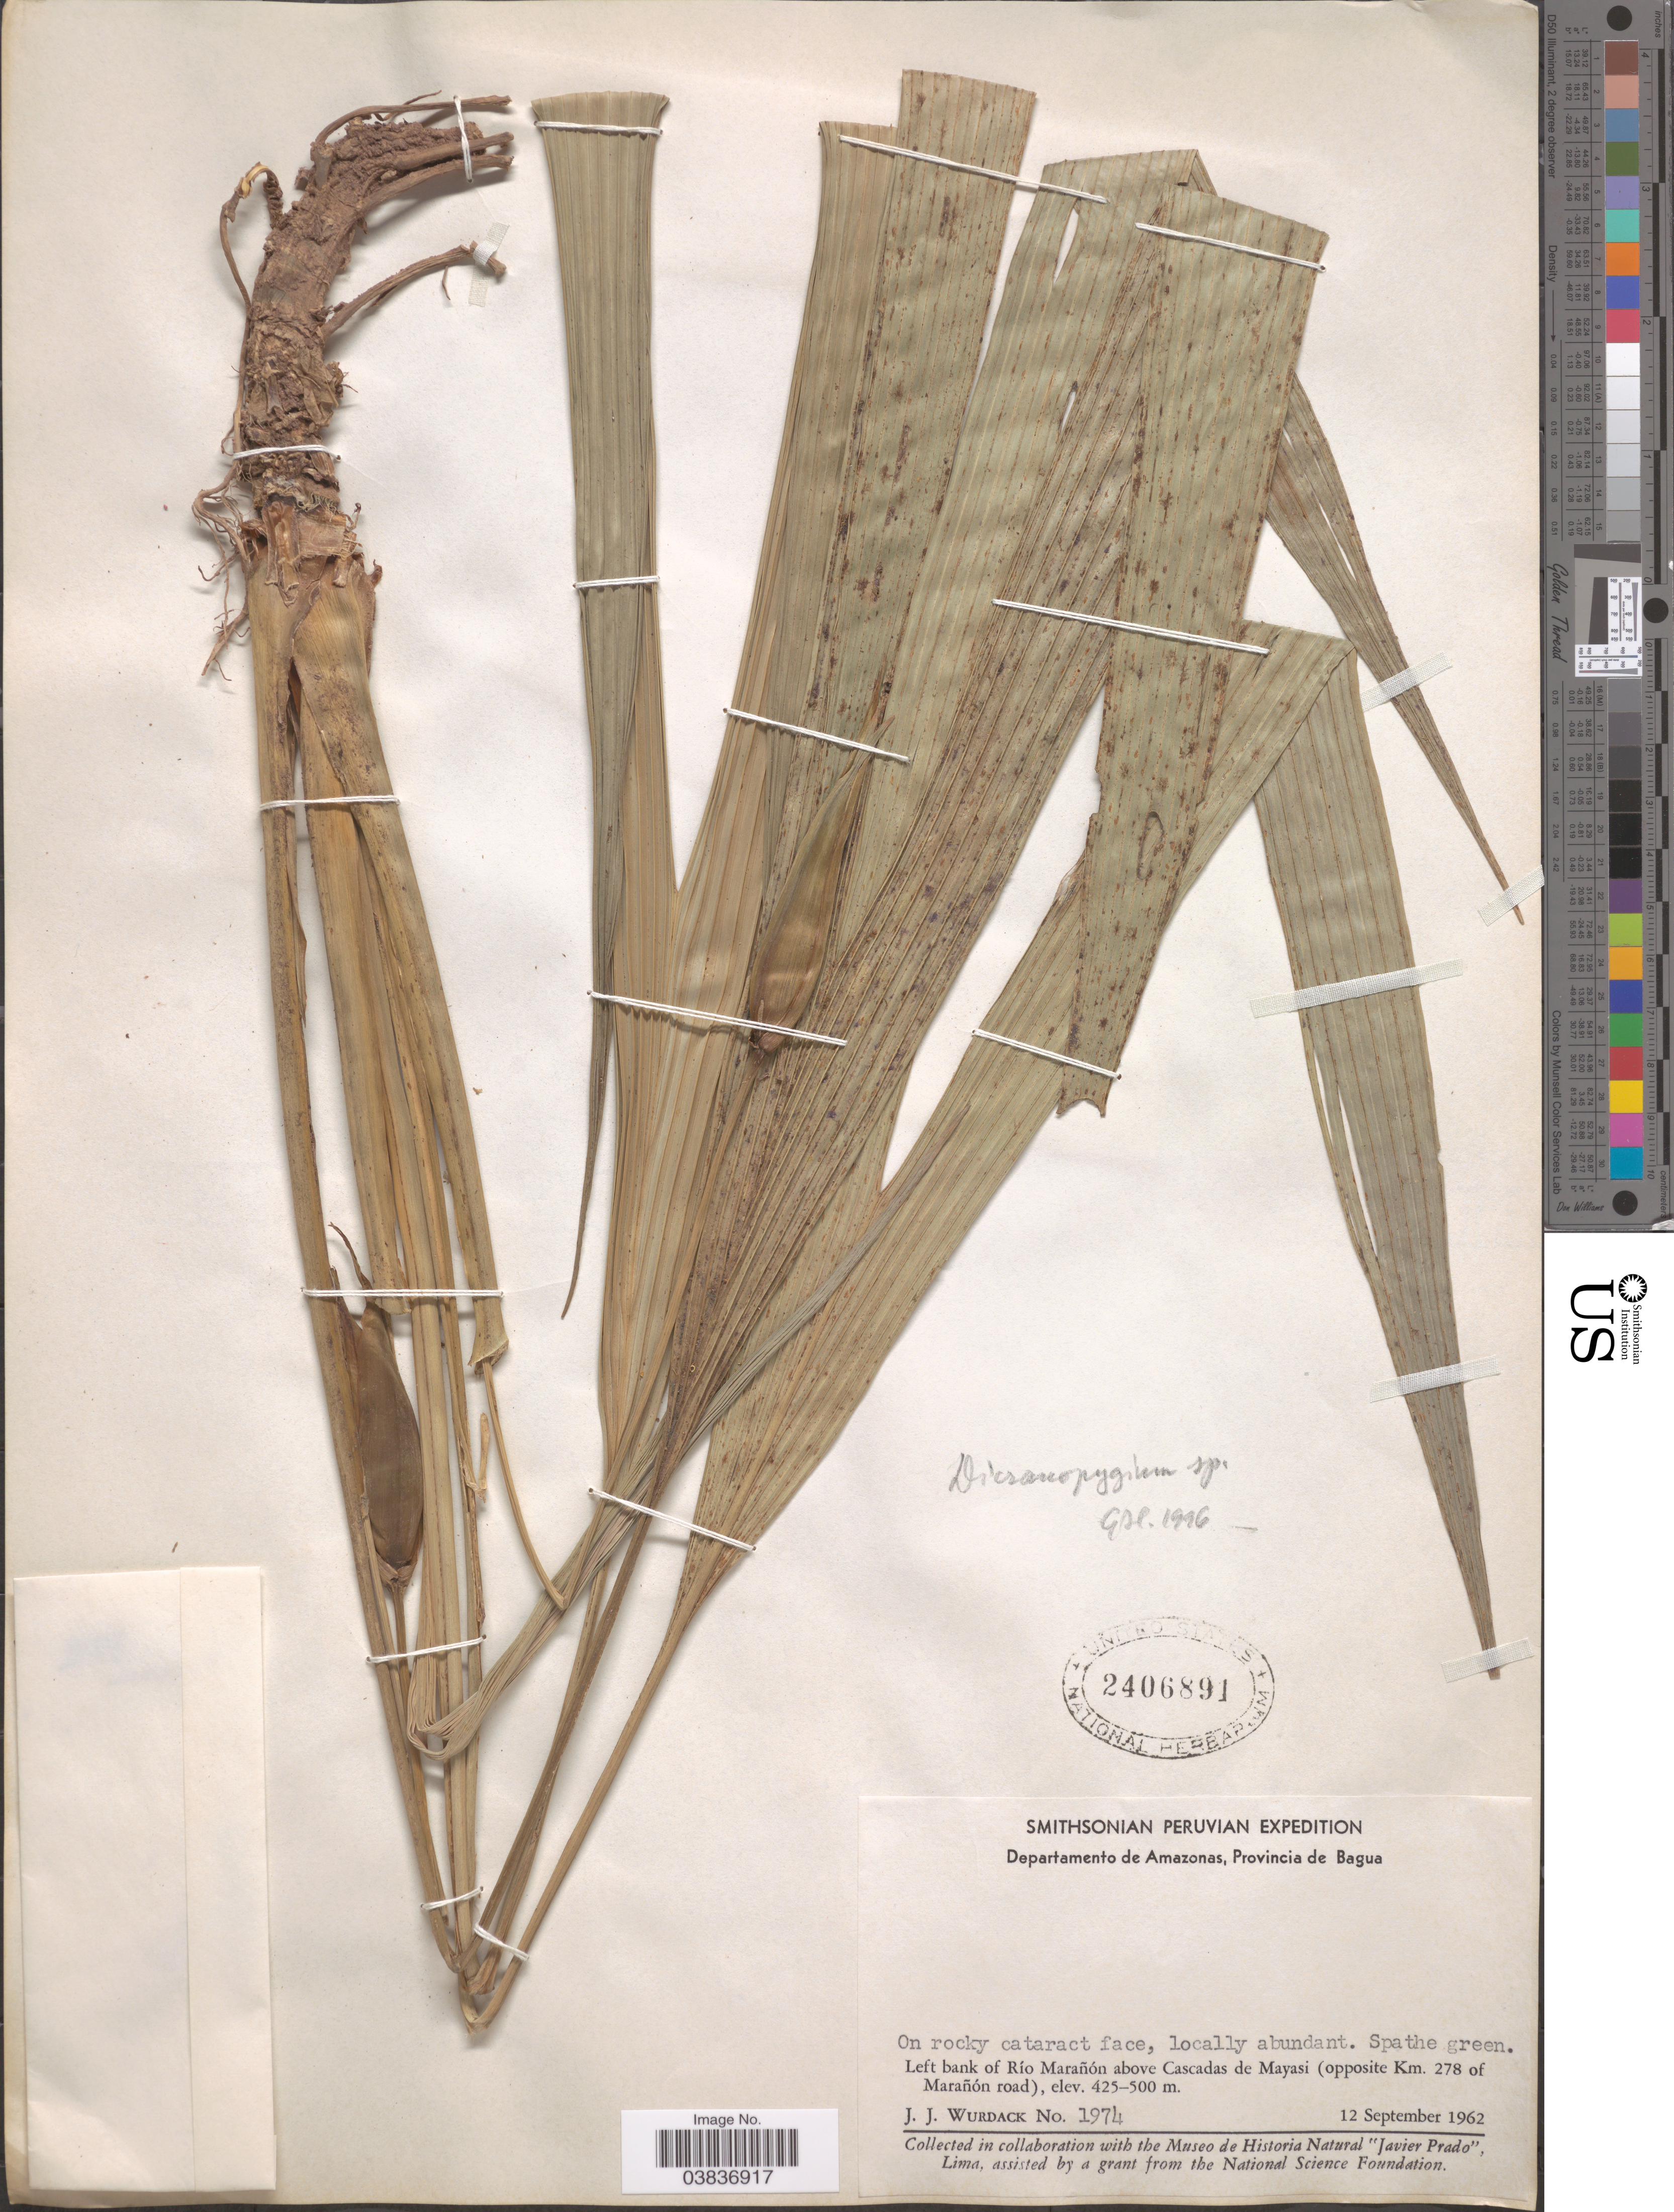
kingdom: Plantae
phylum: Tracheophyta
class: Liliopsida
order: Pandanales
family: Cyclanthaceae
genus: Dicranopygium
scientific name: Dicranopygium sp.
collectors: J. J. Wurdack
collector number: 1974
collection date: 1962-09-12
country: Peru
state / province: Amazonas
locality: Departamento de Amazonas, Provincia de Bagua. Left bank of Río Marañón above Cascadas de Mayasi (opposite Km. 278 of Marañón road).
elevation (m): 425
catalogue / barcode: US 2406891